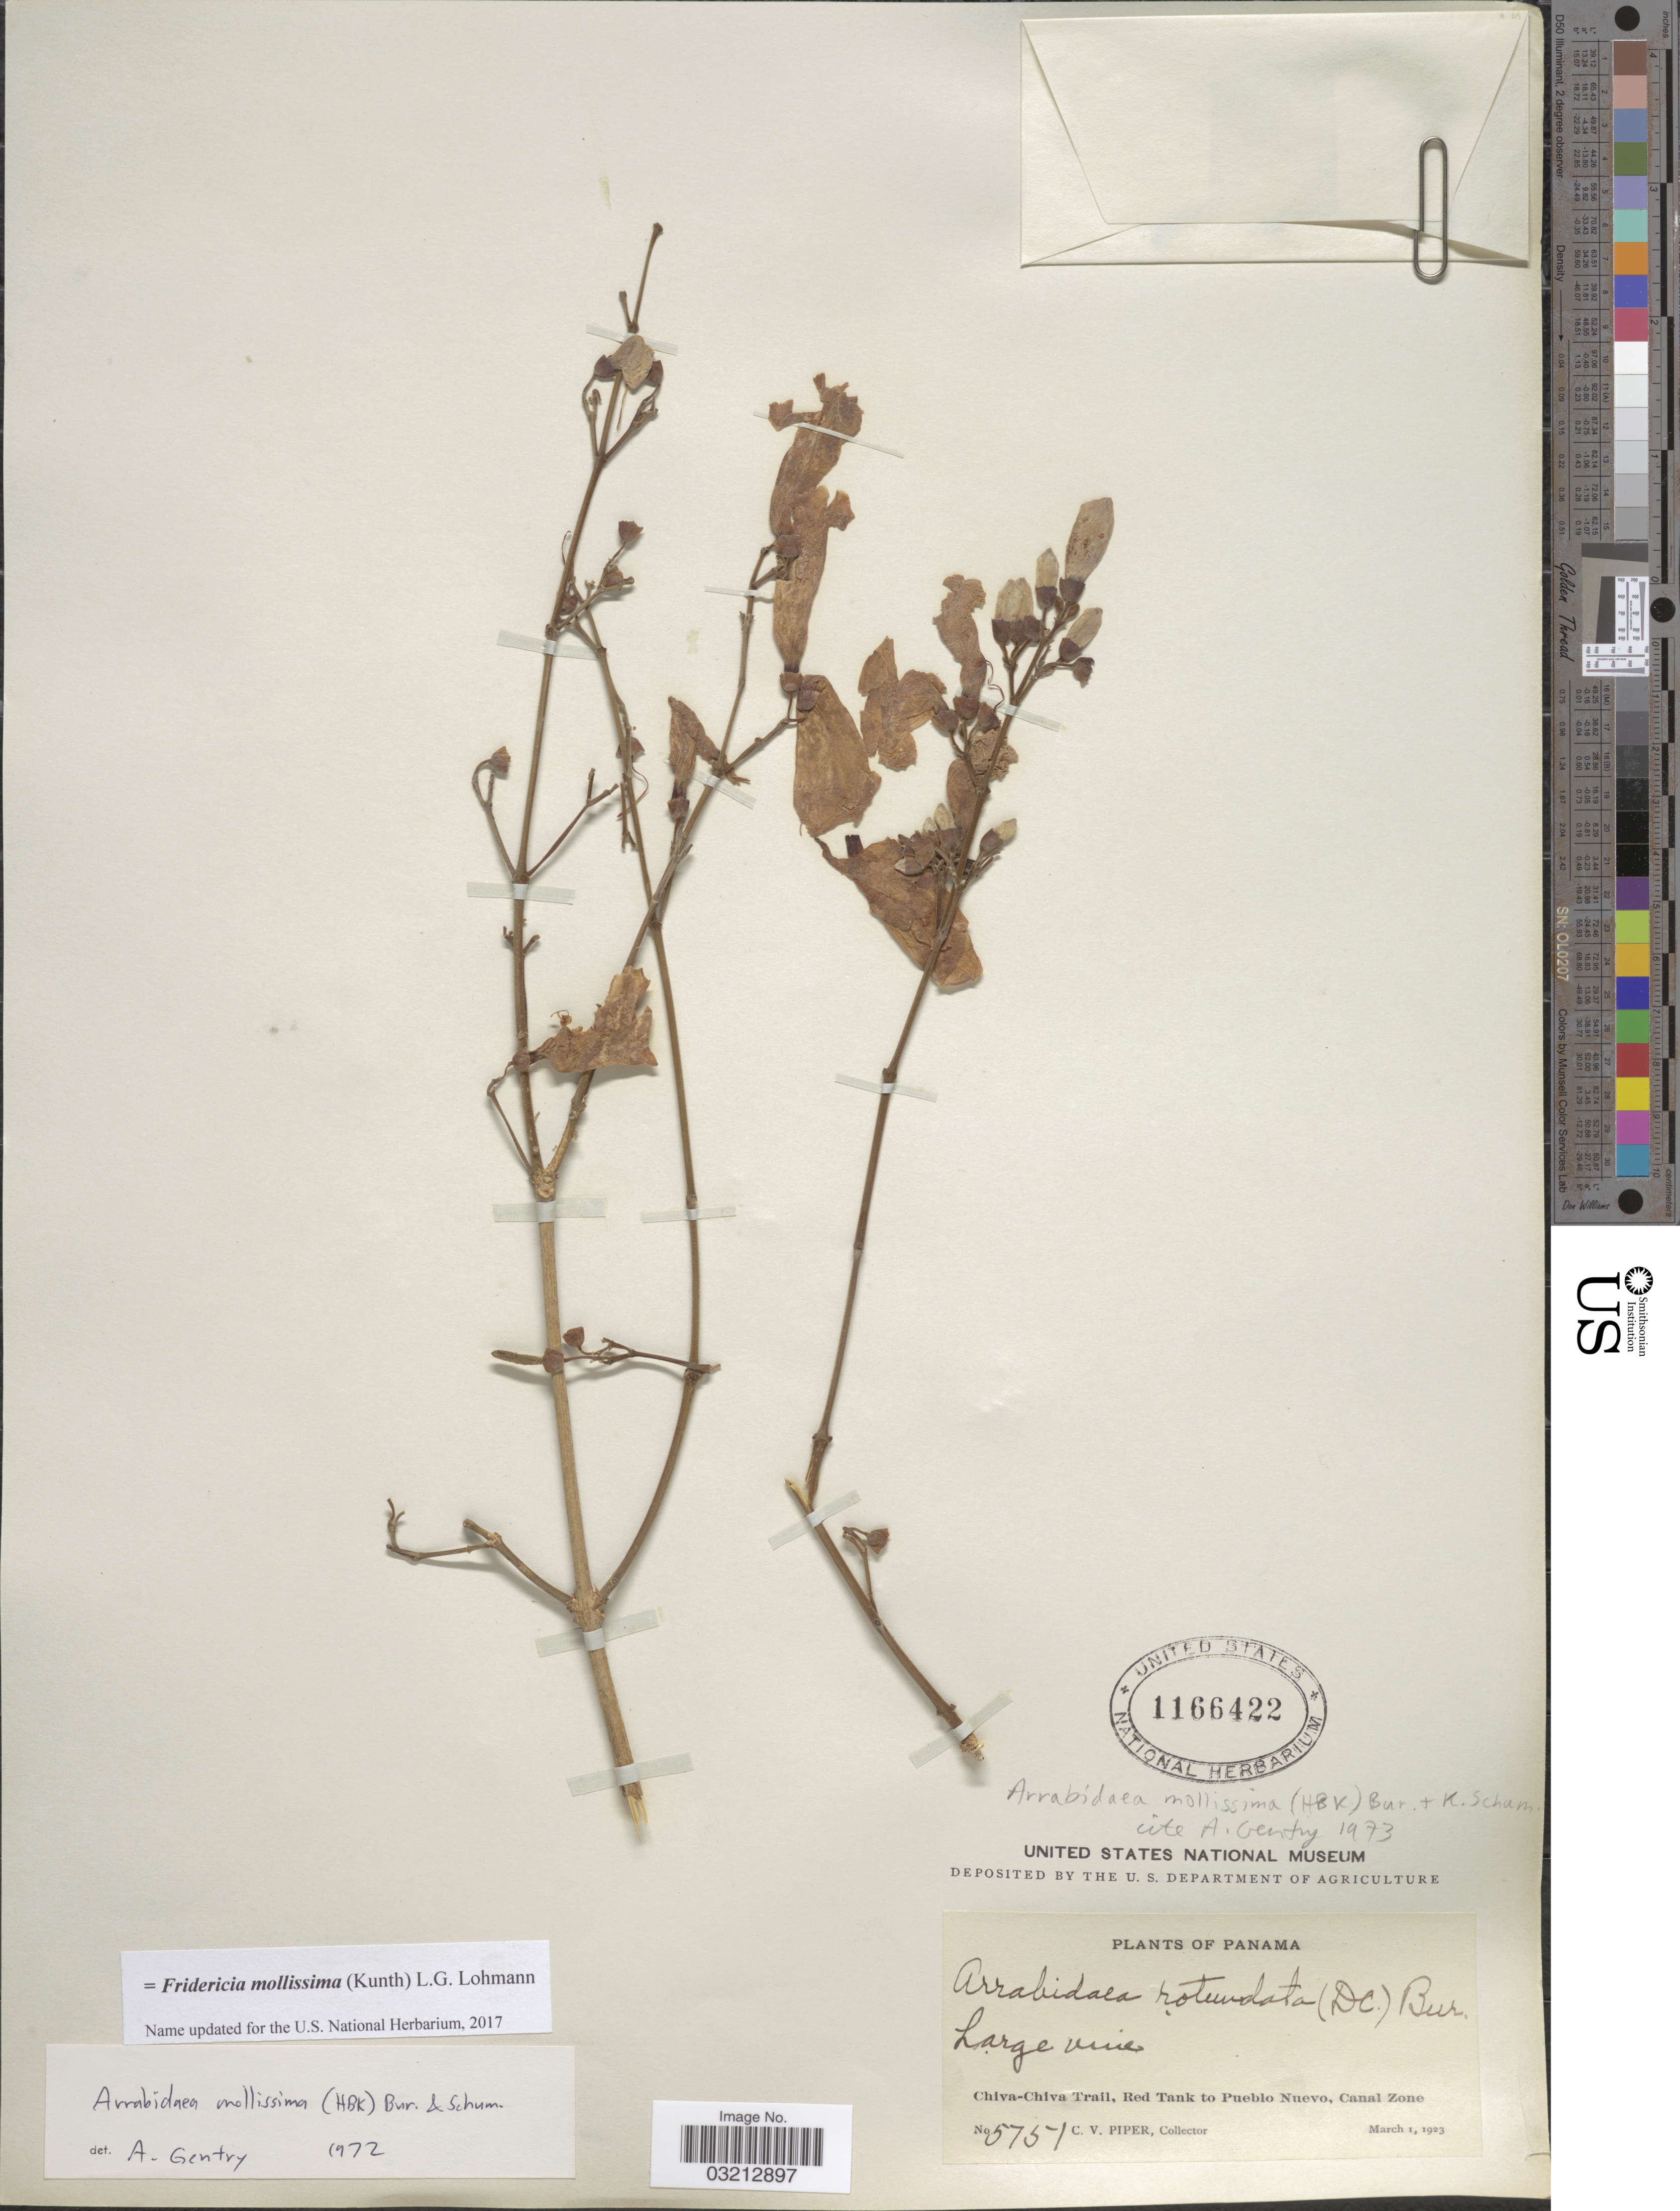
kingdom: Plantae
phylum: Tracheophyta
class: Magnoliopsida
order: Lamiales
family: Bignoniaceae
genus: Fridericia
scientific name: Fridericia mollissima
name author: (Kunth) L.G. Lohmann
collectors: C. V. Piper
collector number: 5751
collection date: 1923-03-01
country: Panama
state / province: Panamá / Panamá Oeste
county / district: Canal Zone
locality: Chiva-Chiva Trail, Red Tank to Pueblo Nuevo.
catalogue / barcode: US 1166422